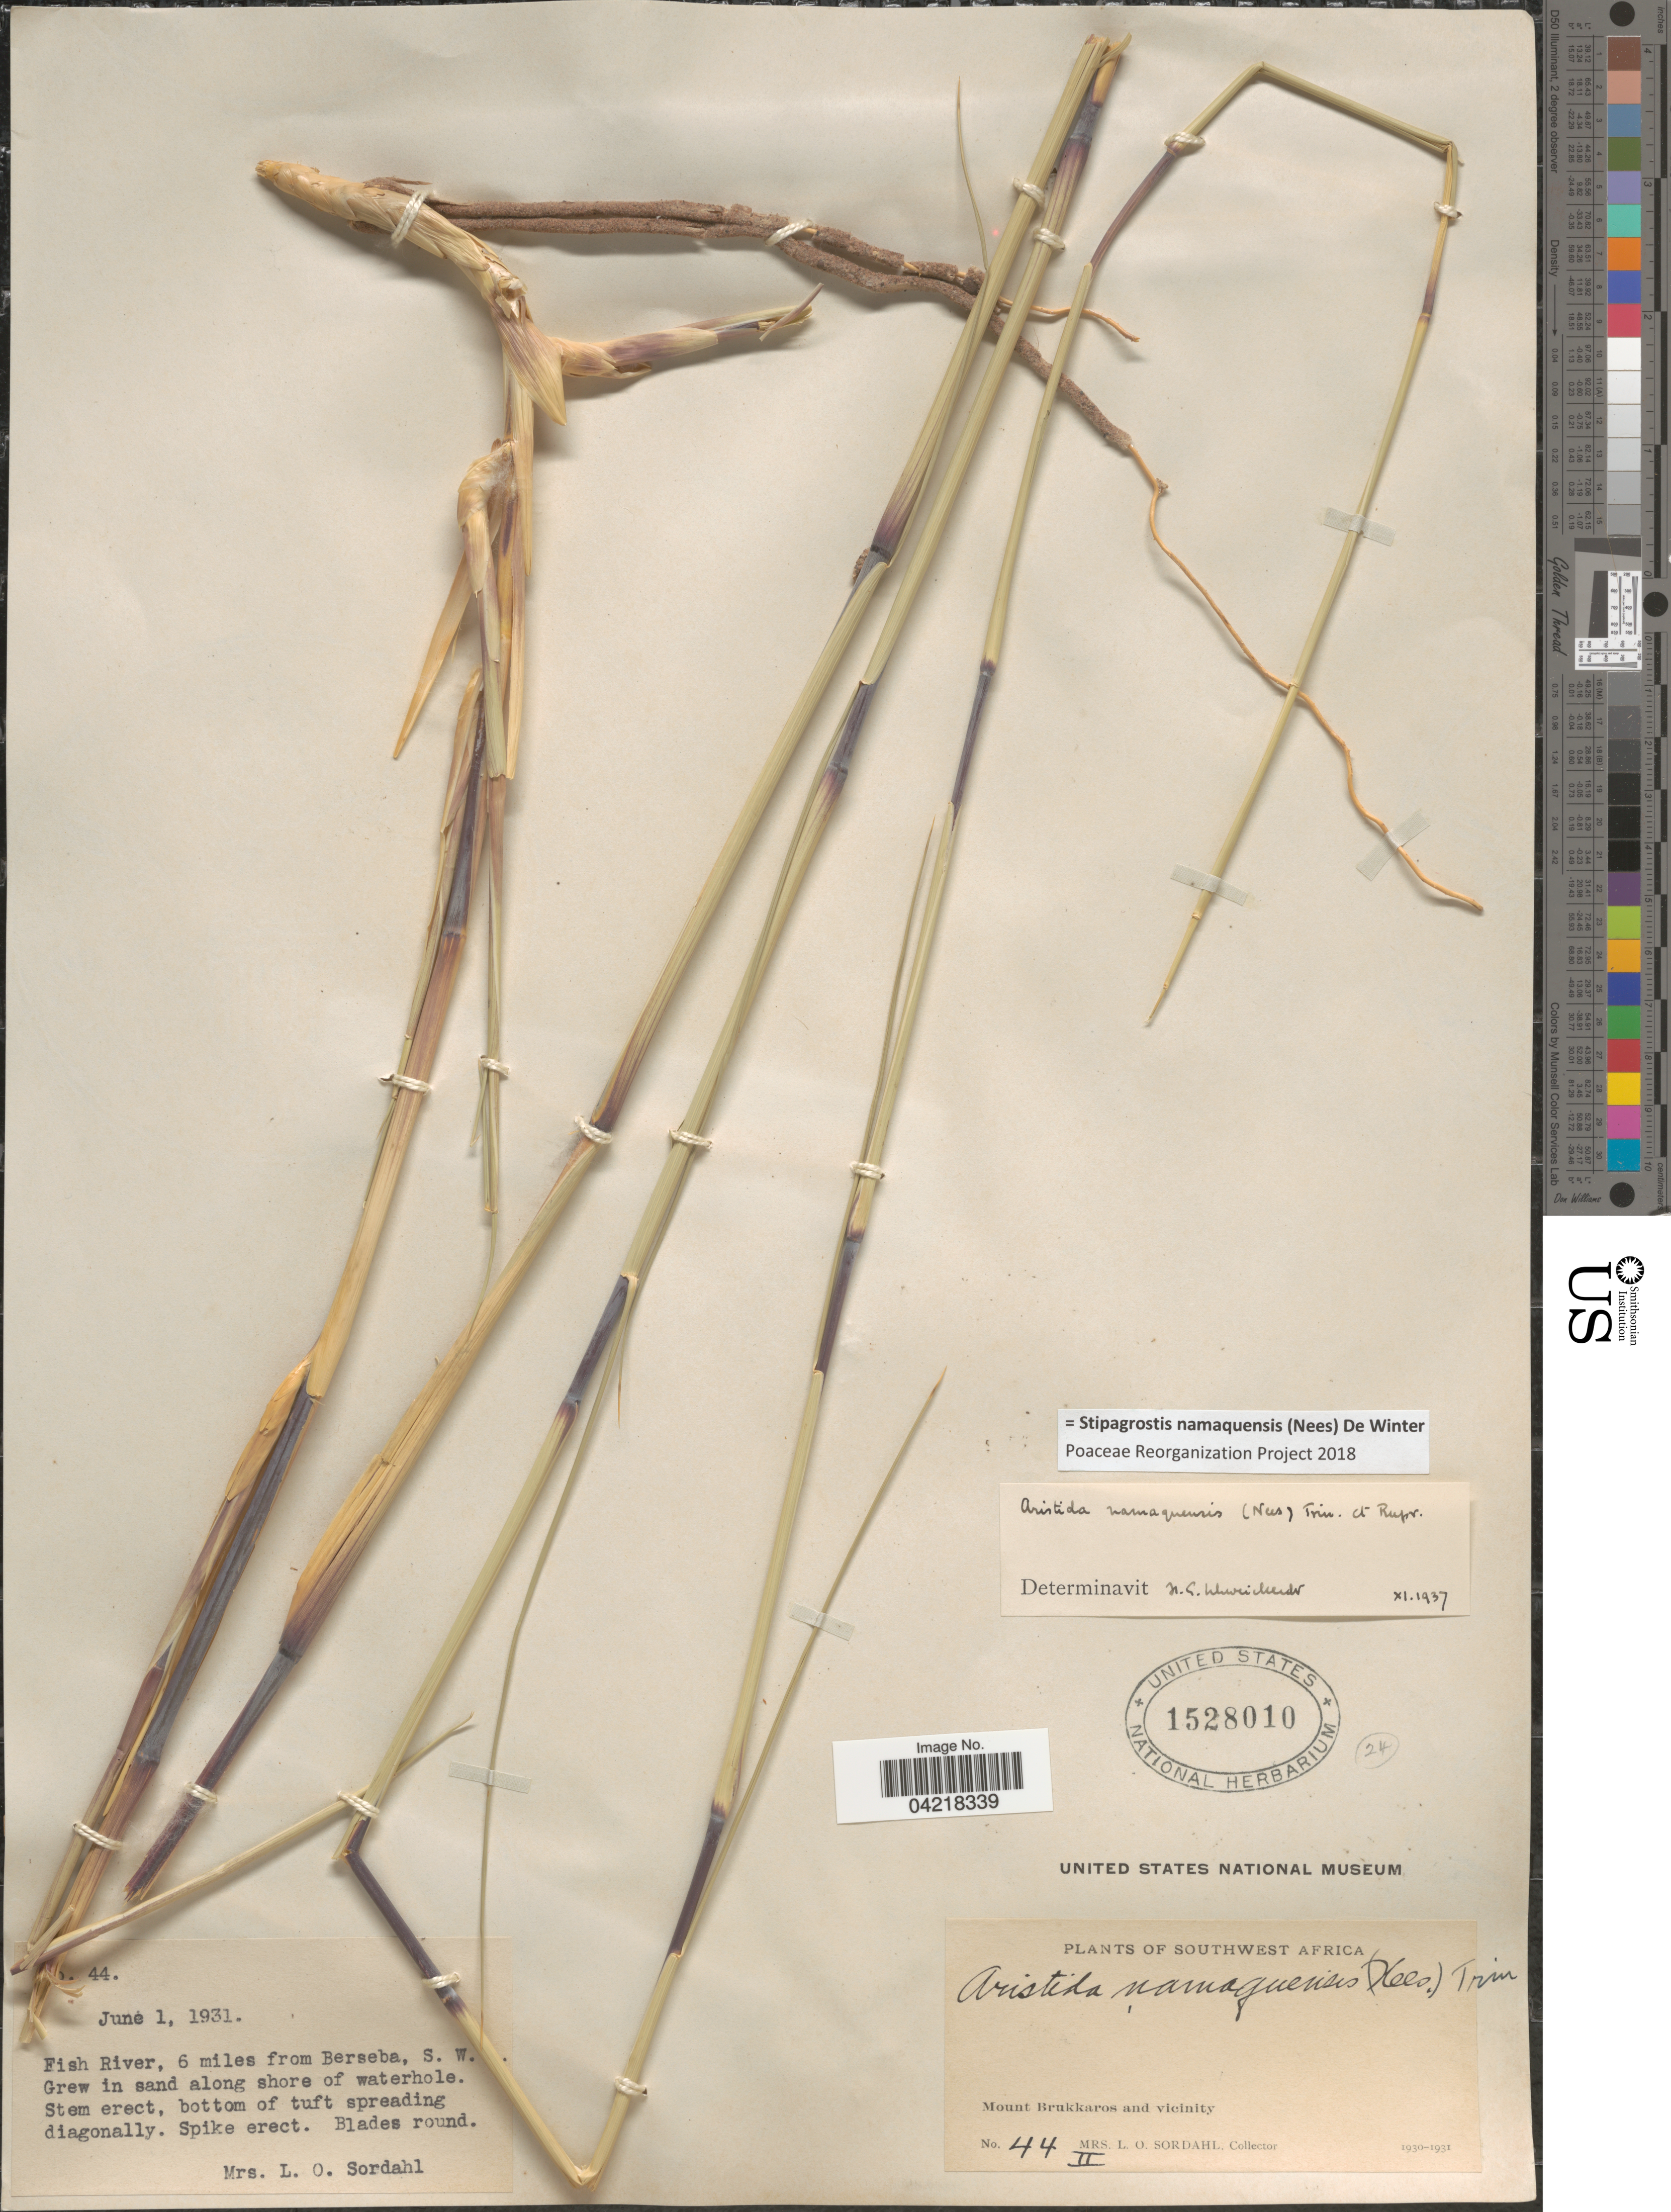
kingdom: Plantae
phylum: Tracheophyta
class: Liliopsida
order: Poales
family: Poaceae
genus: Stipagrostis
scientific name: Stipagrostis namaquensis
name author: (Nees) De Winter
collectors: L. Sordahl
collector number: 44II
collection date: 1931-06-01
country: Namibia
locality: Southwest Africa. Fish River, 6 miles from Berseba, S.W. Grew in sand along shore of waterhole.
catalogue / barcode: US 1528010